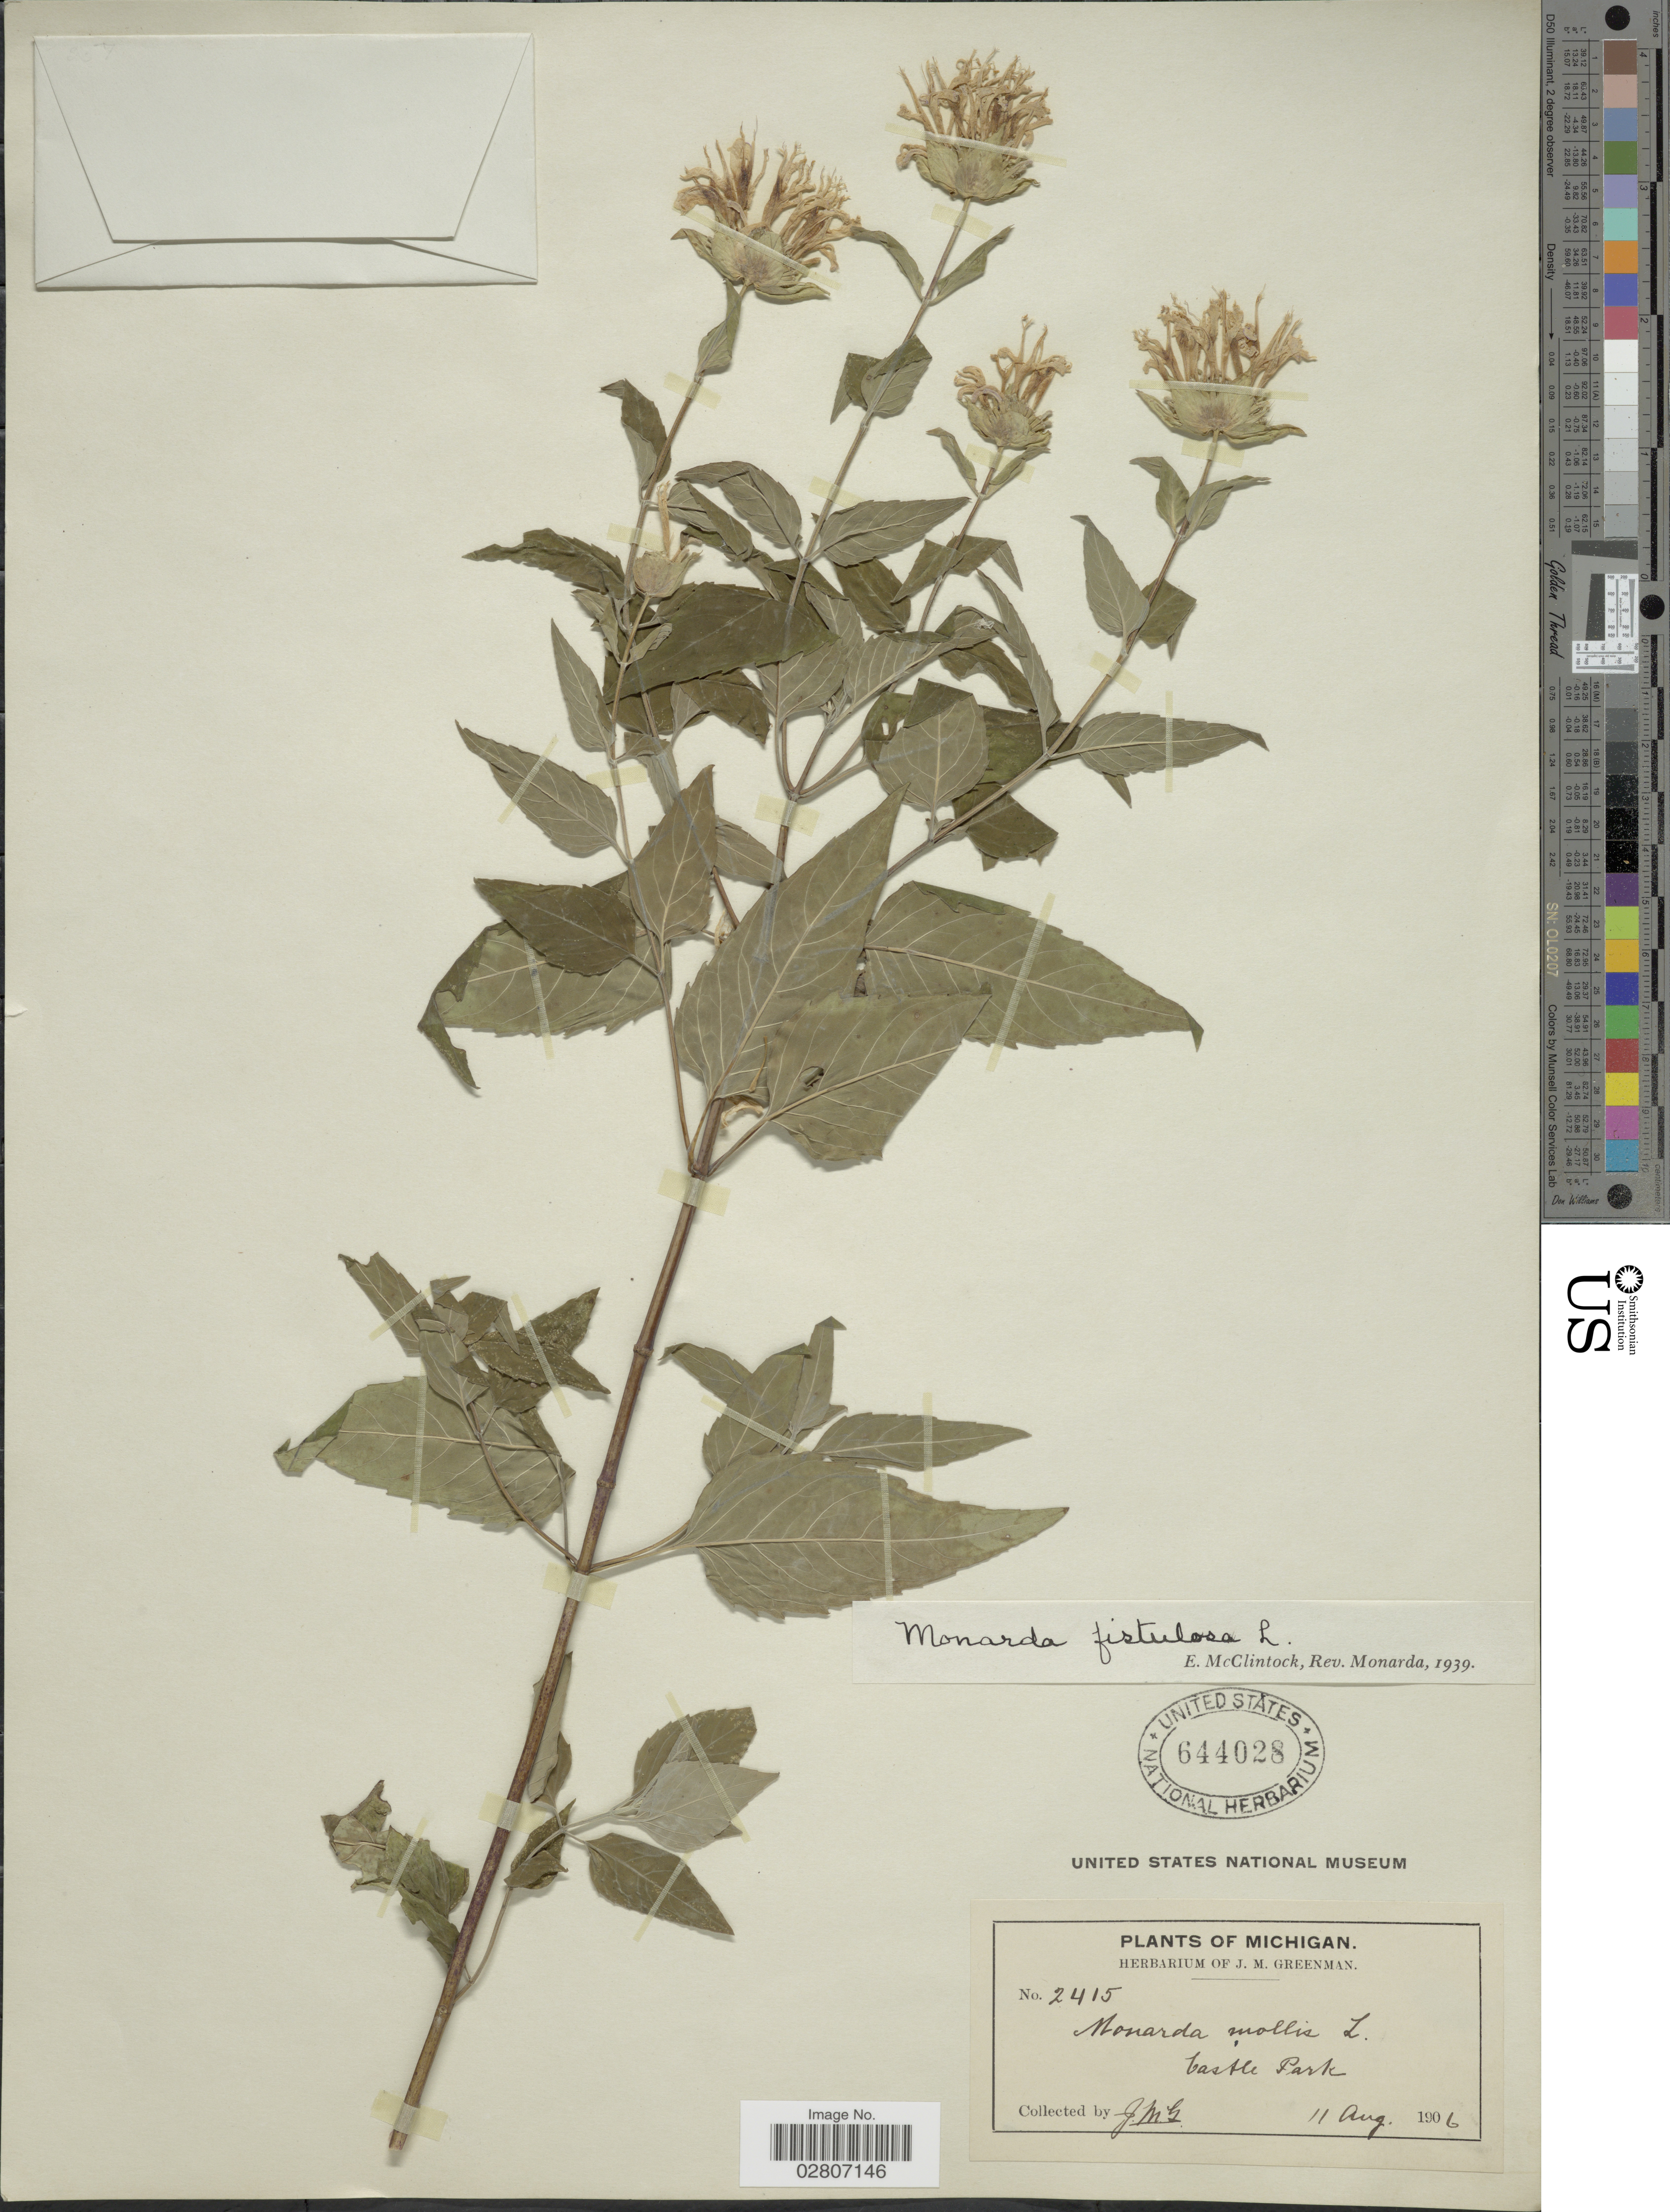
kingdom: Plantae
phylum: Tracheophyta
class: Magnoliopsida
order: Lamiales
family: Lamiaceae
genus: Monarda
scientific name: Monarda fistulosa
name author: L.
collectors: J. M. Greenman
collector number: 2415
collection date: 1906-08-11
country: United States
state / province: Michigan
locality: Castle Park.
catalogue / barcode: US 644028